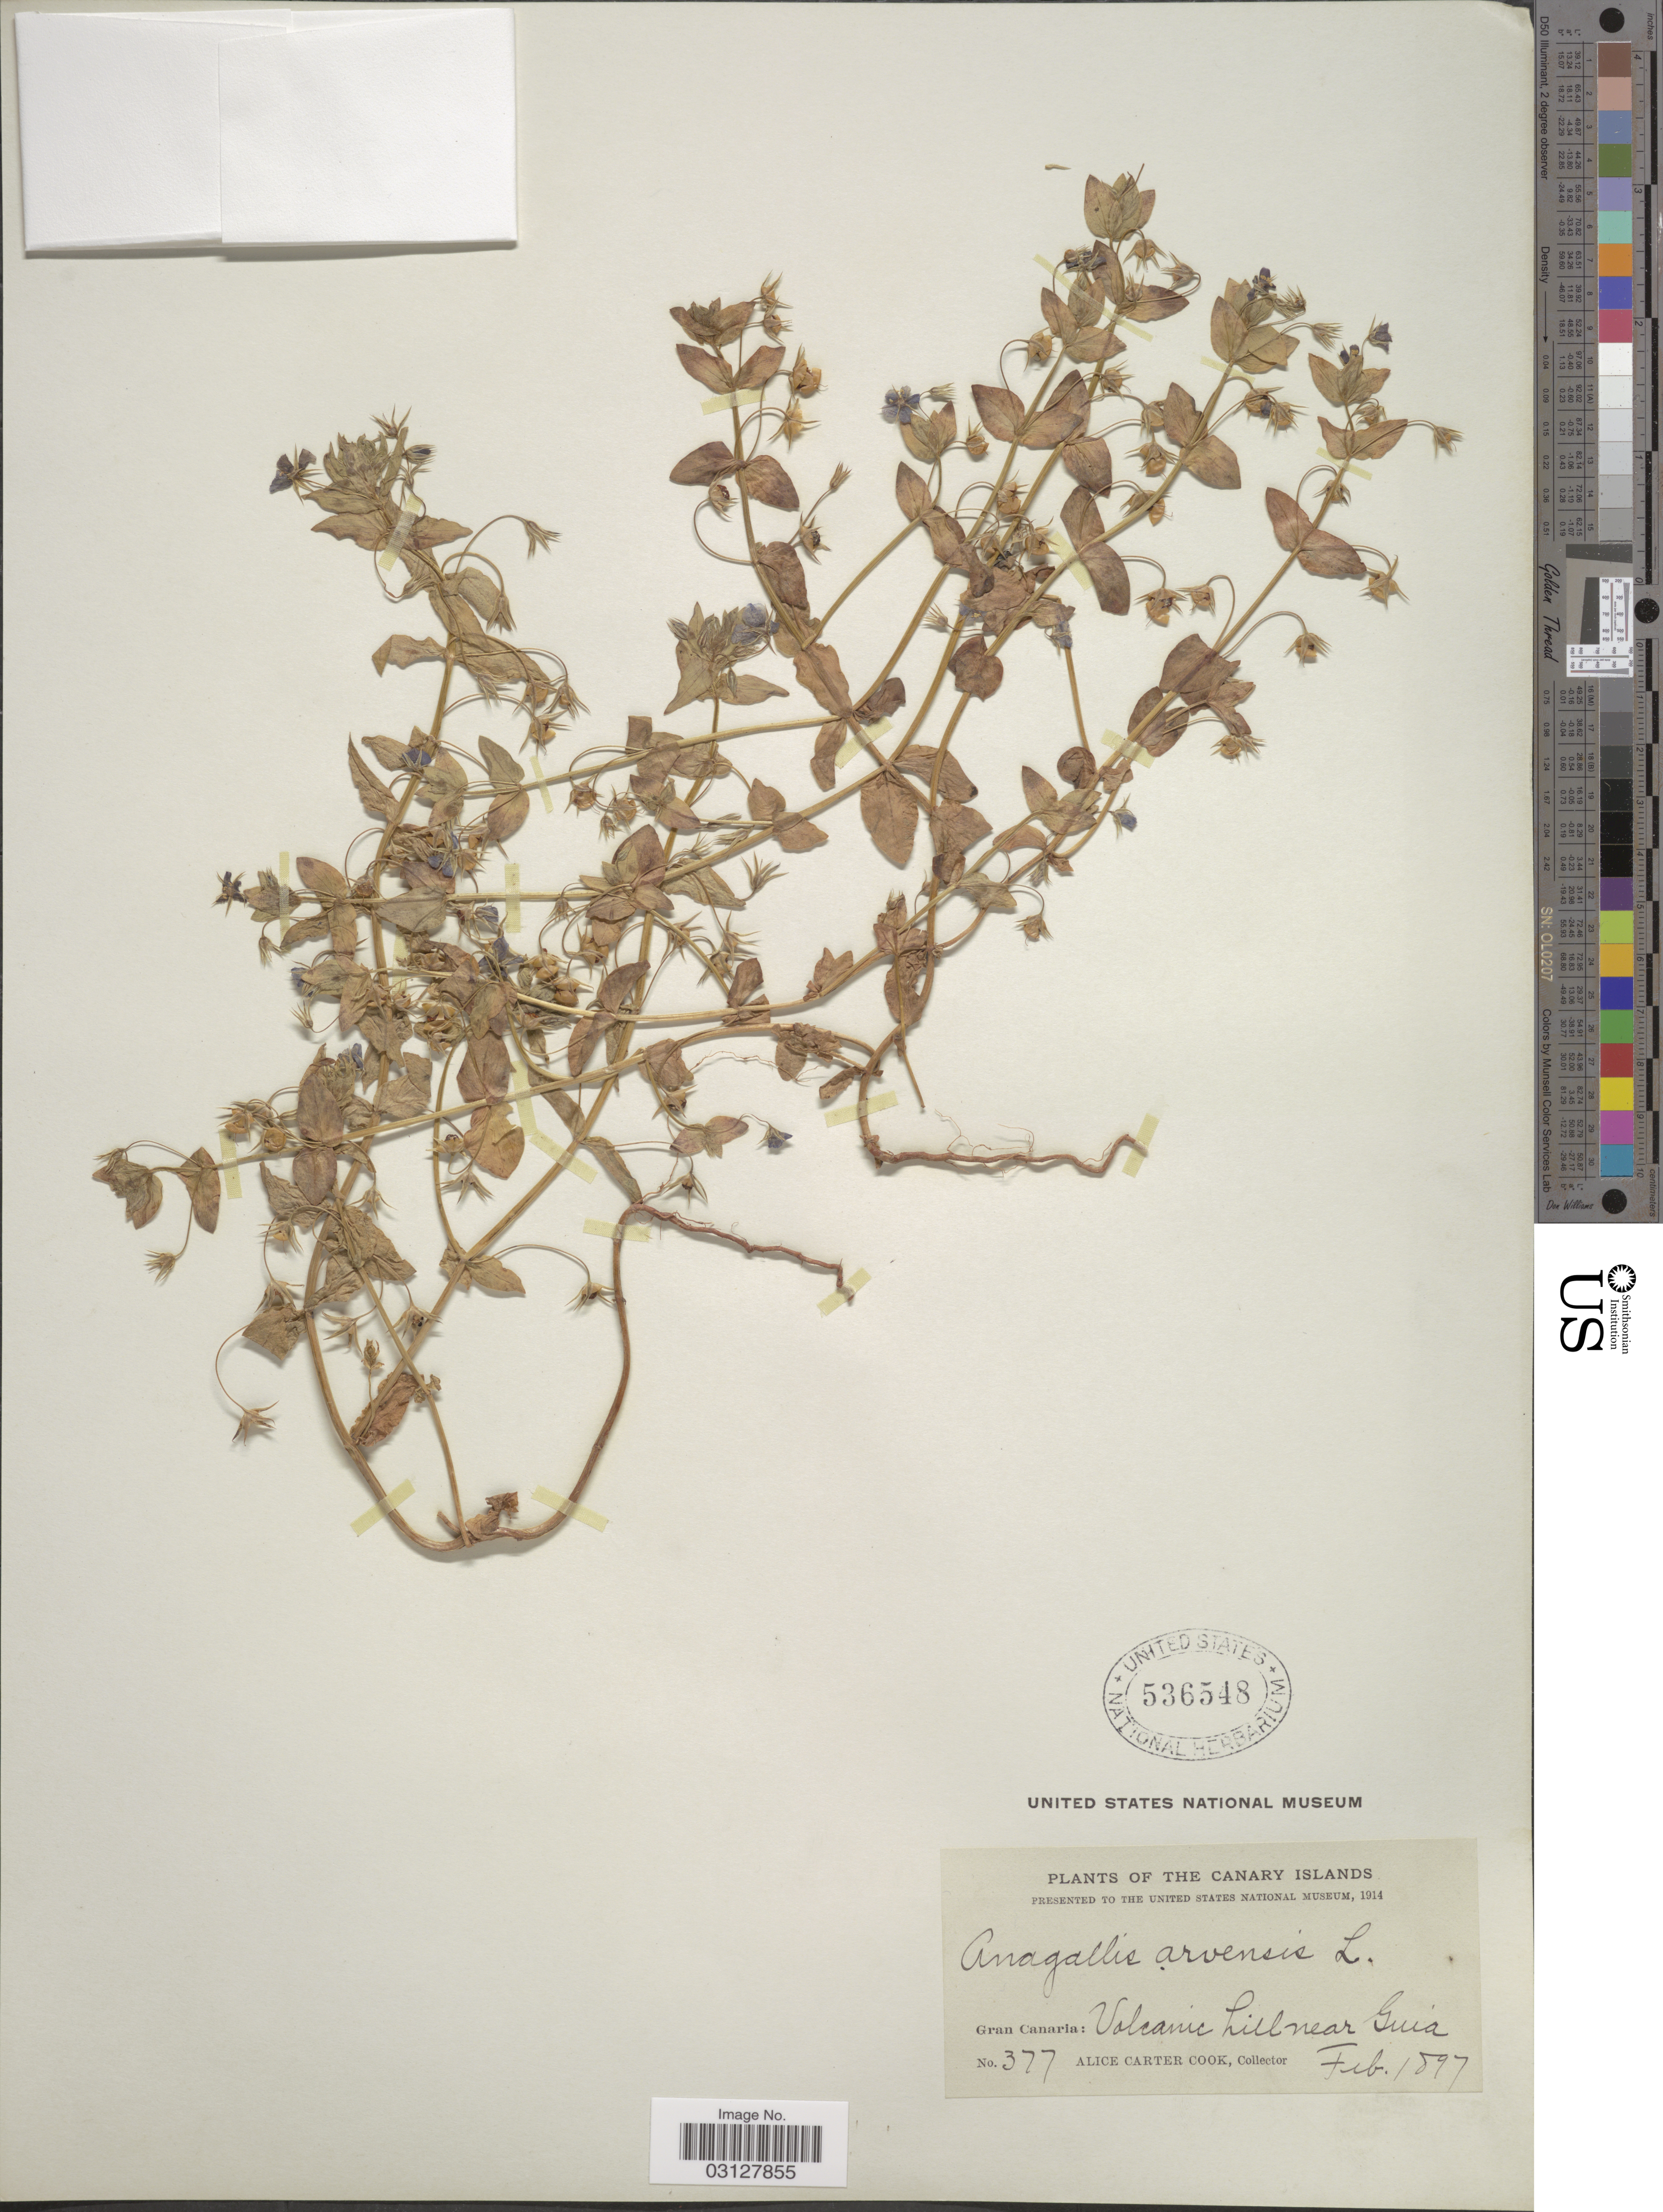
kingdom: Plantae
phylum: Tracheophyta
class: Magnoliopsida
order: Ericales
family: Primulaceae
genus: Anagallis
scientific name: Anagallis arvensis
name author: L.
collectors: Alice C. Cook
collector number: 377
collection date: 1897-02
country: Spain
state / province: Canarias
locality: The Canary Islands. Gran Canaria: Volcanic hill near Guia.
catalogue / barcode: US 536548